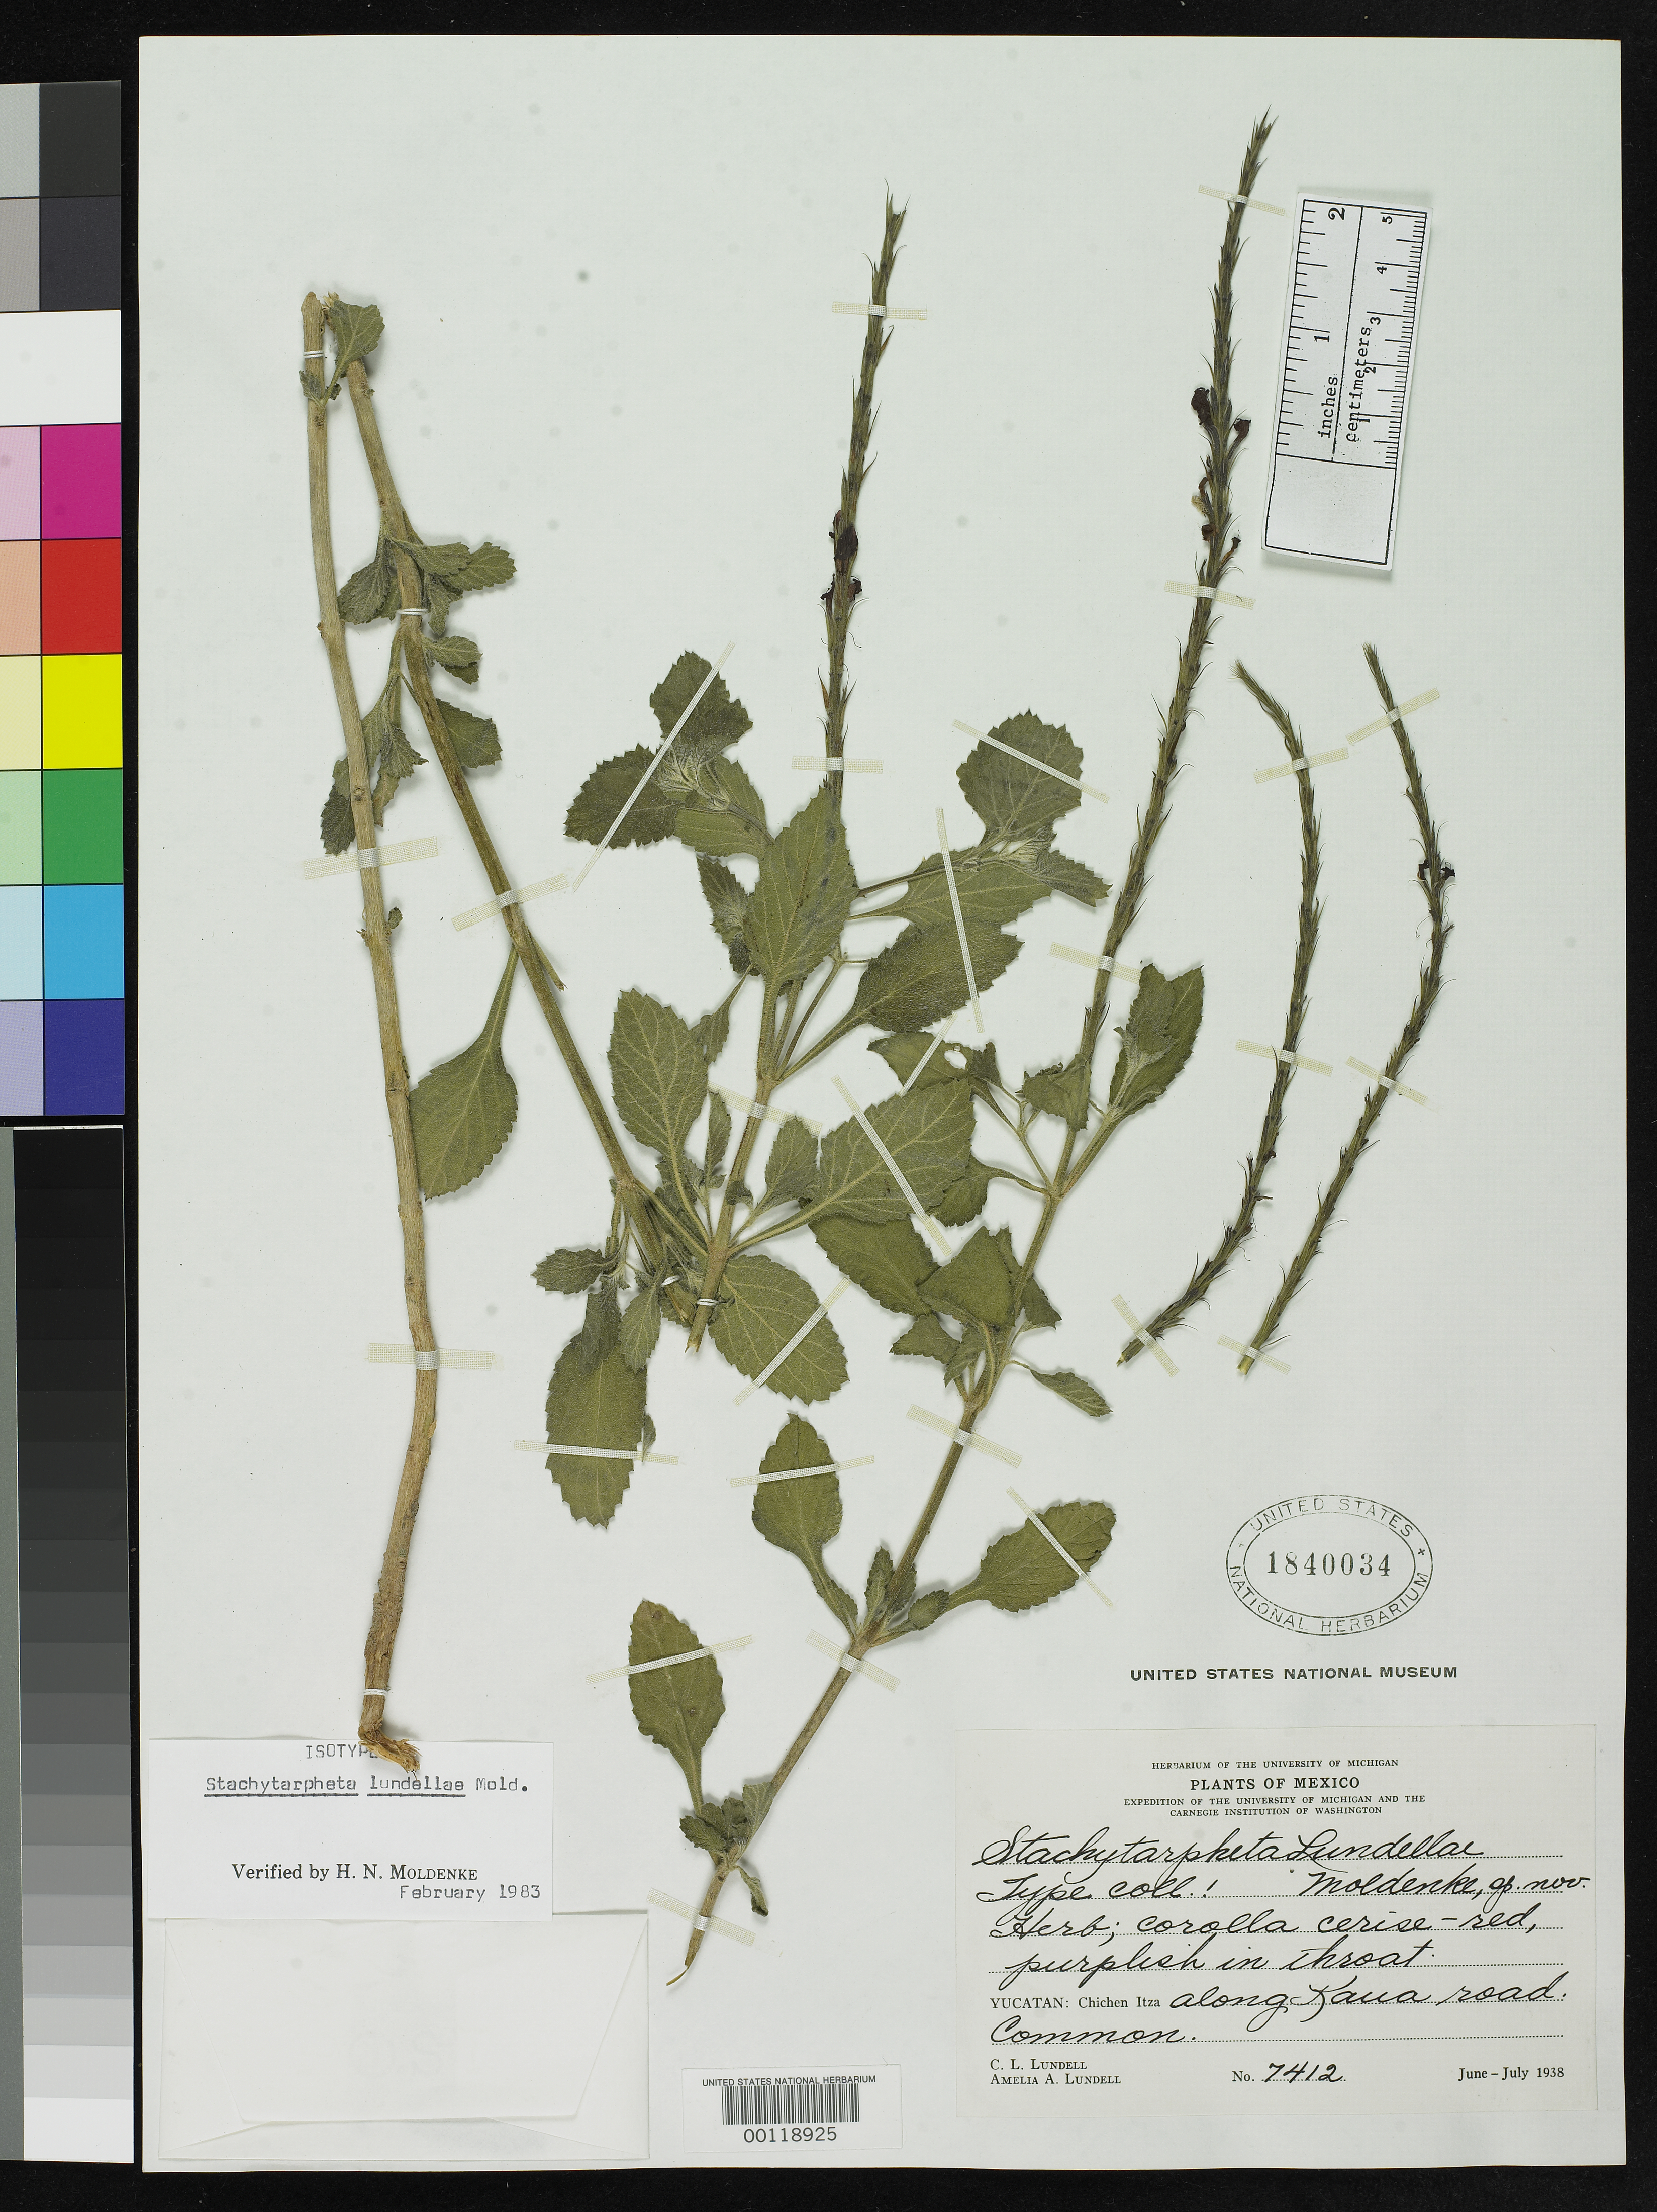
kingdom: Plantae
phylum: Tracheophyta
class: Magnoliopsida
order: Lamiales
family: Verbenaceae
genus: Stachytarpheta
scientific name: Stachytarpheta lundellae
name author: Moldenke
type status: Isotype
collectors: C. L. Lundell & A. A. Lundell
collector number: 7412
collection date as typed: Jun 1938 to -- Jul 1938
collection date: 1938-06/1938-07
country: Mexico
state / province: Yucatán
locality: Chichen Itza, Kaua road.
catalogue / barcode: US 1840034